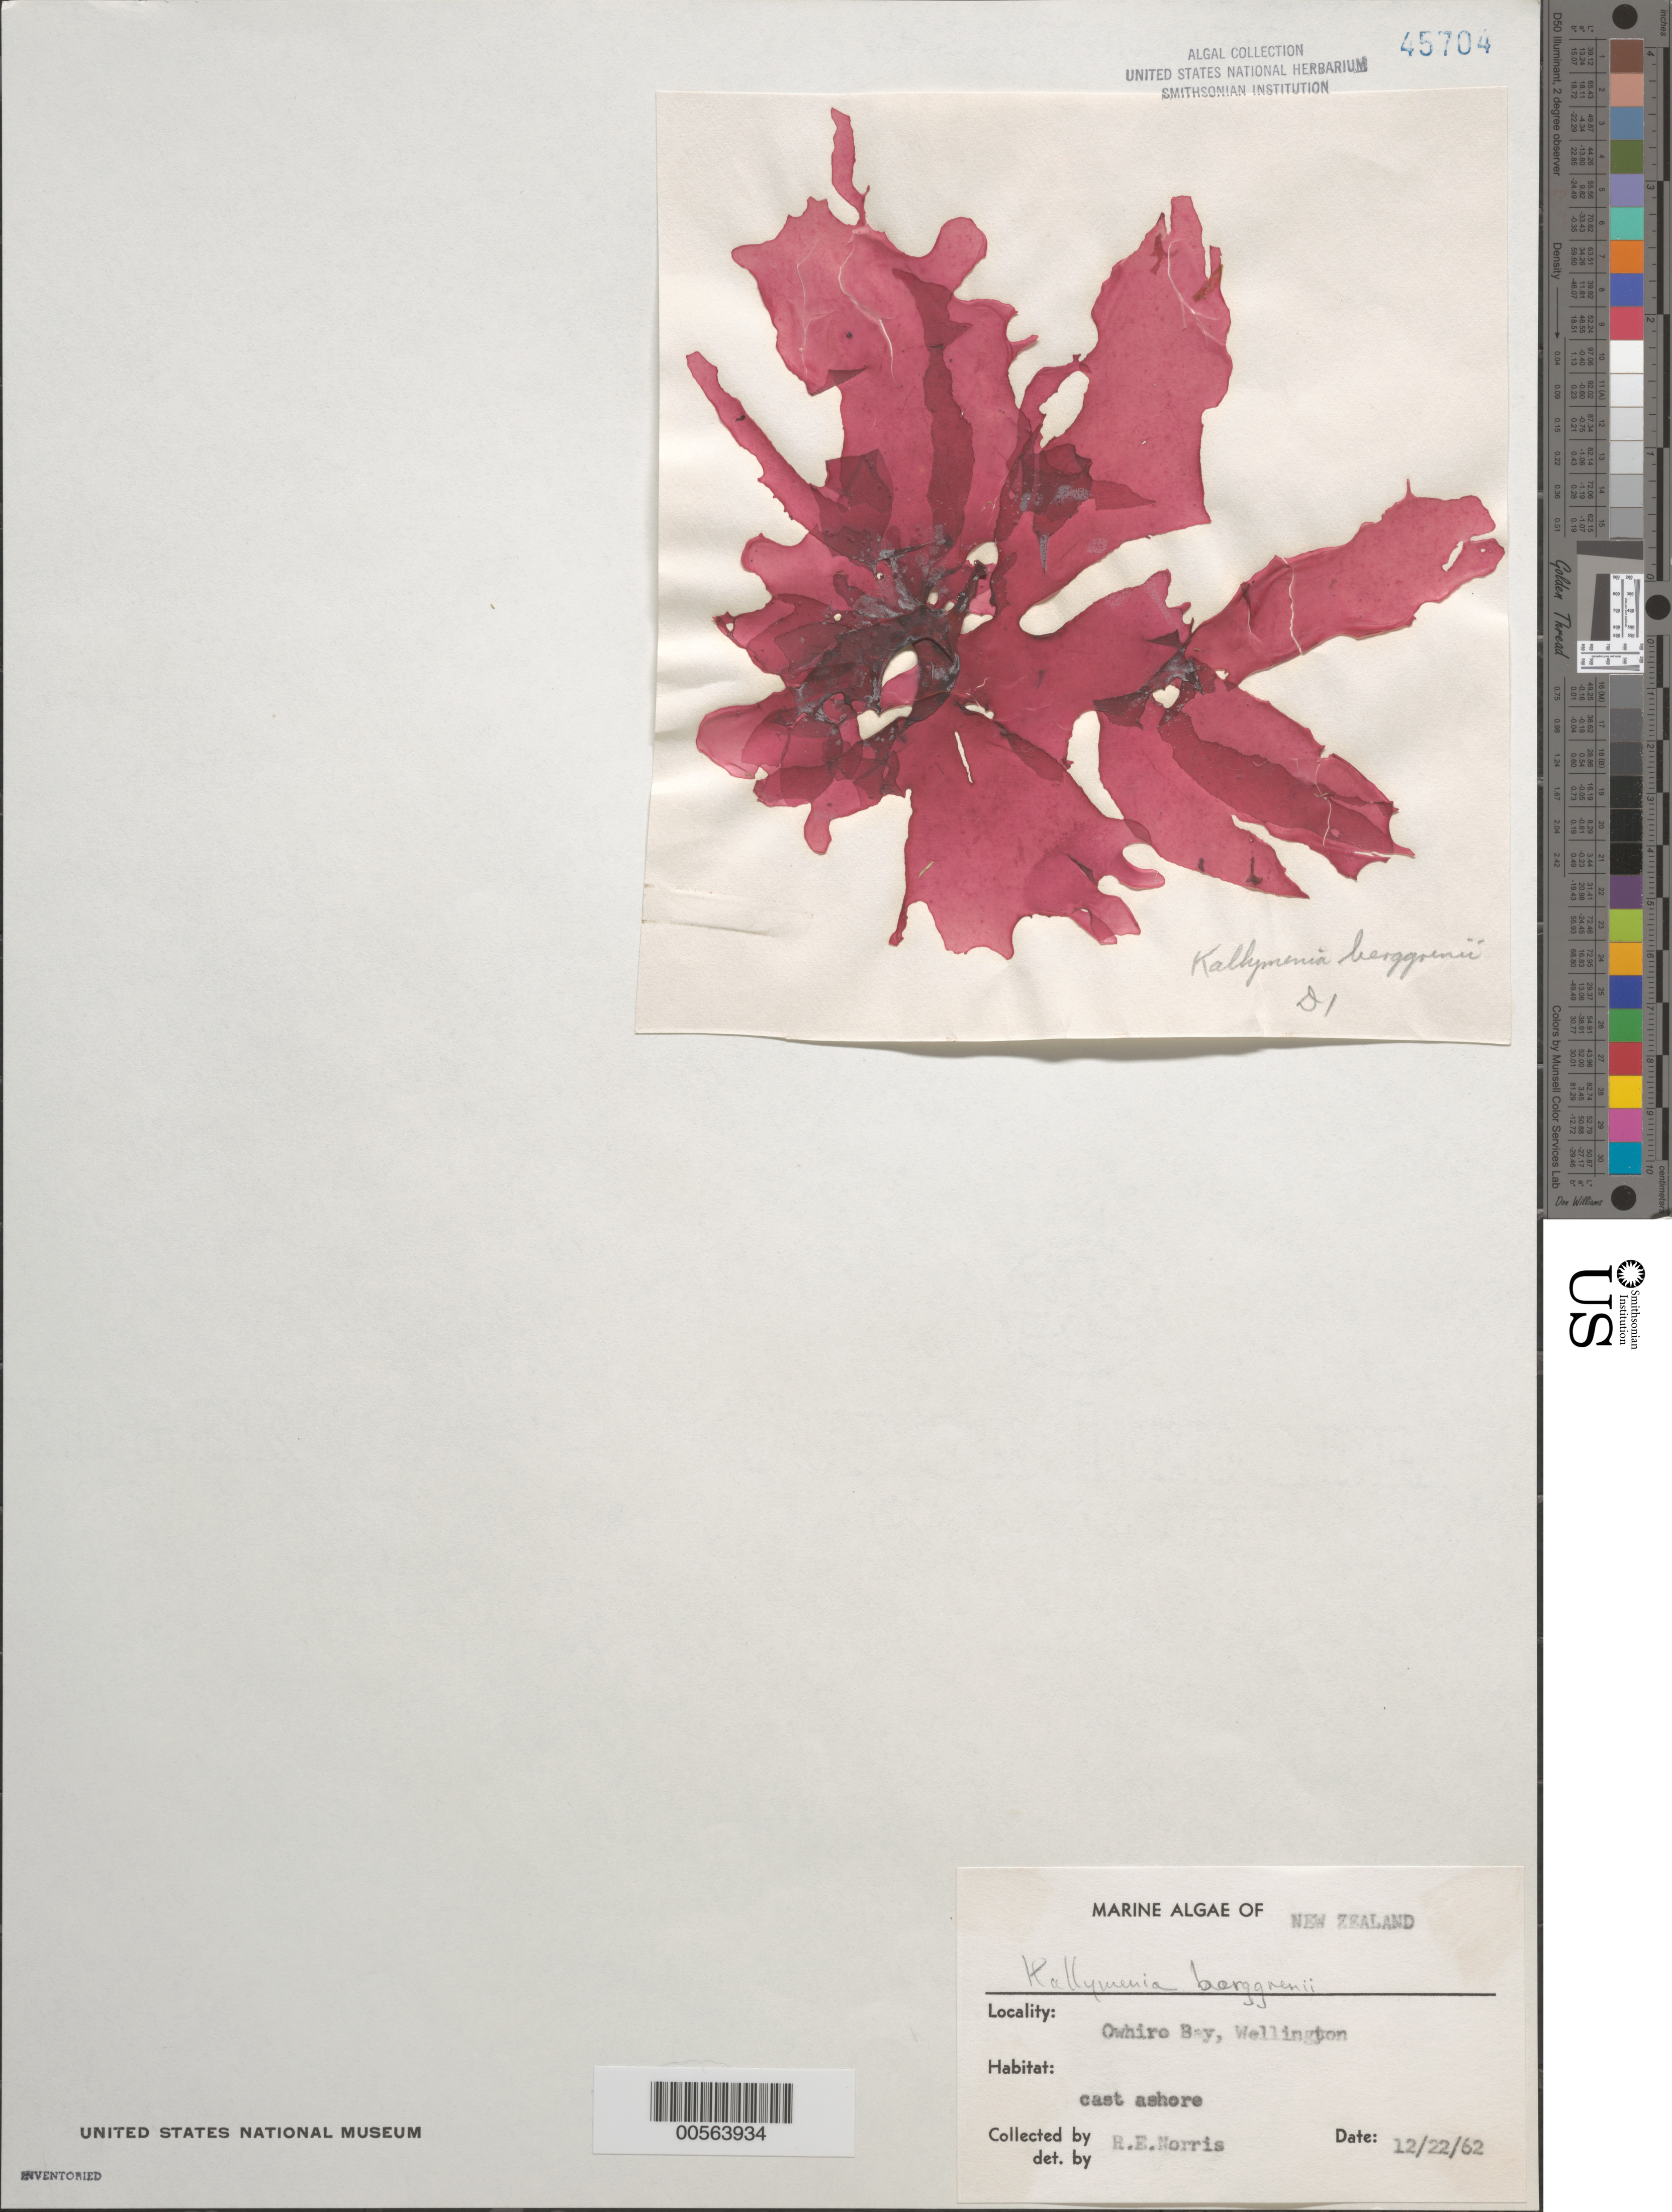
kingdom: Plantae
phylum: Rhodophyta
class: Florideophyceae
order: Gigartinales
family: Kallymeniaceae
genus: Psaromenia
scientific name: Psaromenia berggrenii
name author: (J. Agardh) D'Archino et al.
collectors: R. E. Norris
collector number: D1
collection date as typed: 22 Dec 1962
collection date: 1962-12-22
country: New Zealand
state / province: Wellington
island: North Island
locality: Owhiro Bay, Wellington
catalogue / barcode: US 45704